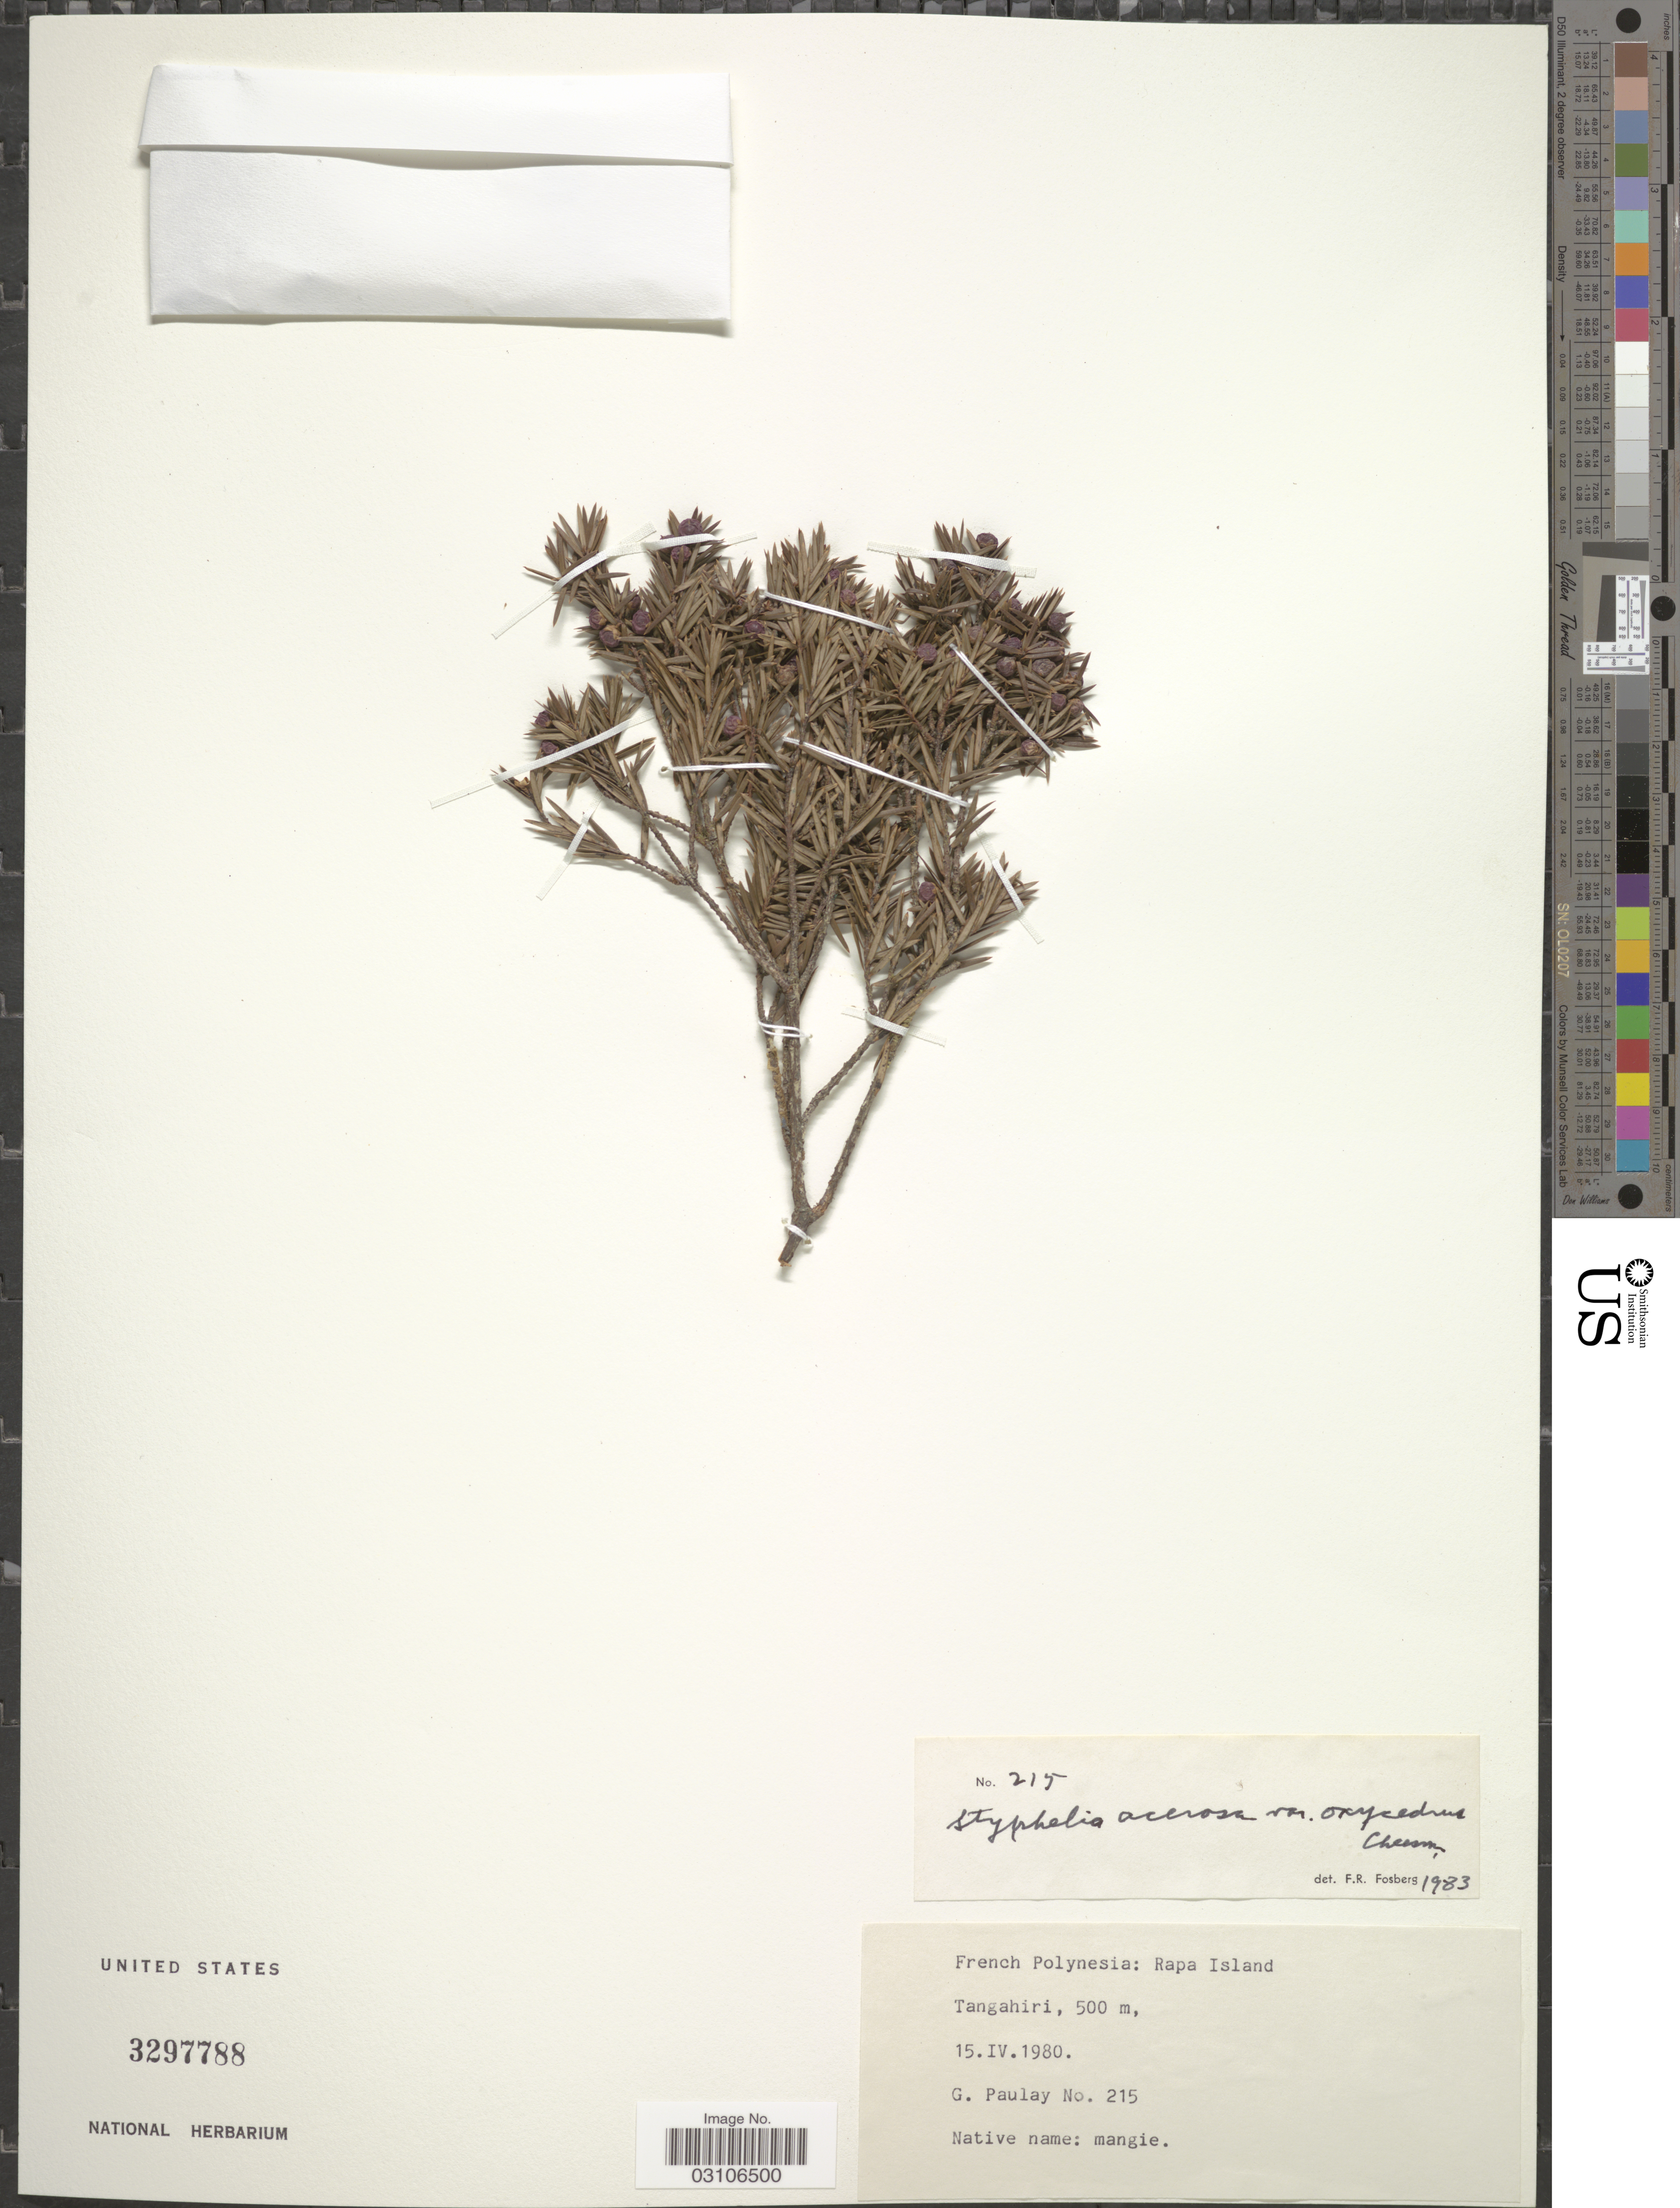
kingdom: Plantae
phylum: Tracheophyta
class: Magnoliopsida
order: Ericales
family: Ericaceae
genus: Styphelia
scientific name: Styphelia acerosa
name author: Sol. ex Gaertn.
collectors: G. Paulay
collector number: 215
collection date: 1980-04-15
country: French Polynesia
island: Rapa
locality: Rapa Island. Tangahiri.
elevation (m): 500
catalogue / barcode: US 3297788